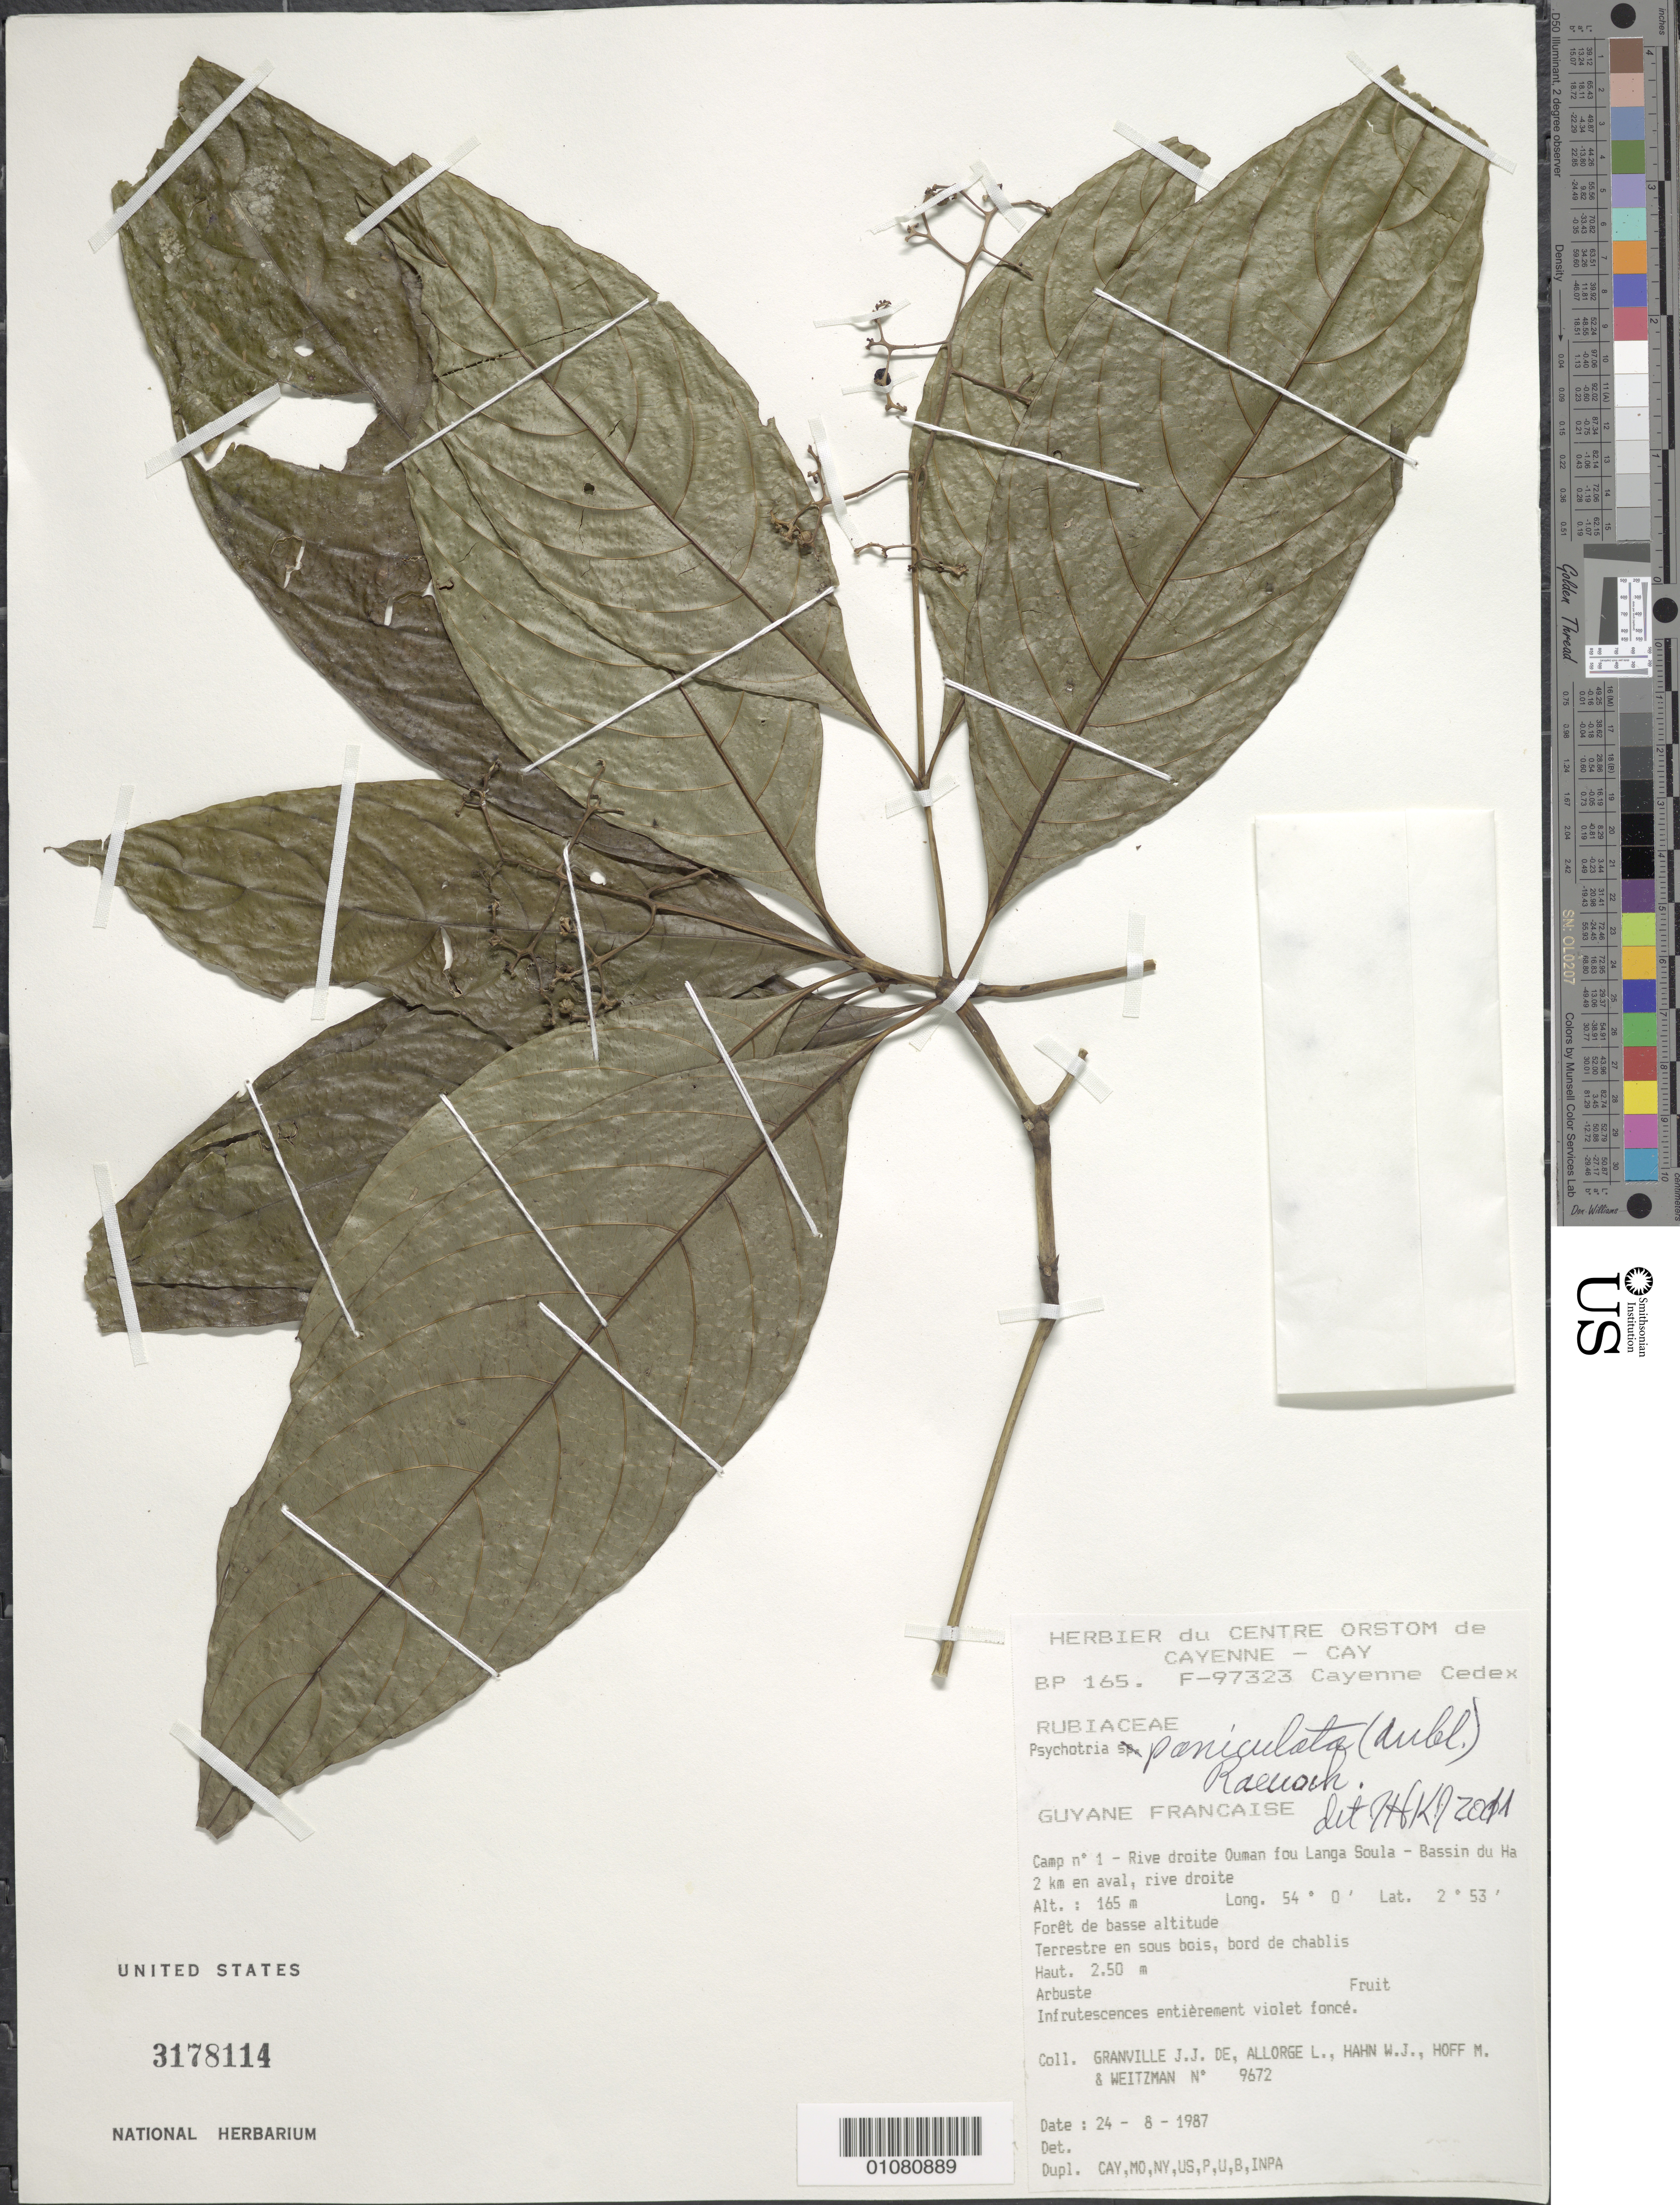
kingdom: Plantae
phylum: Tracheophyta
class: Magnoliopsida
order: Gentianales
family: Rubiaceae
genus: Palicourea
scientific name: Palicourea aubletii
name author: Delprete & J.H. Kirkbr.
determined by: Kirkbride, J. H., Jr.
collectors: J.-J. de Granville, L. Allorge, W. J. Hahn, M. Hoff & A. L. Weitzman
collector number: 9672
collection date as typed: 24-Aug-87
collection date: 1987-08-24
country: French Guiana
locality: Camp #1, Ouman fou Langa Soula, Bassin du Haut-Marouini. 2 km en aval. Rive droite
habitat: Forêt de basse altitude. Terrestre en sous bois, bord de chablis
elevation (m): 165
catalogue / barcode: US 3178114